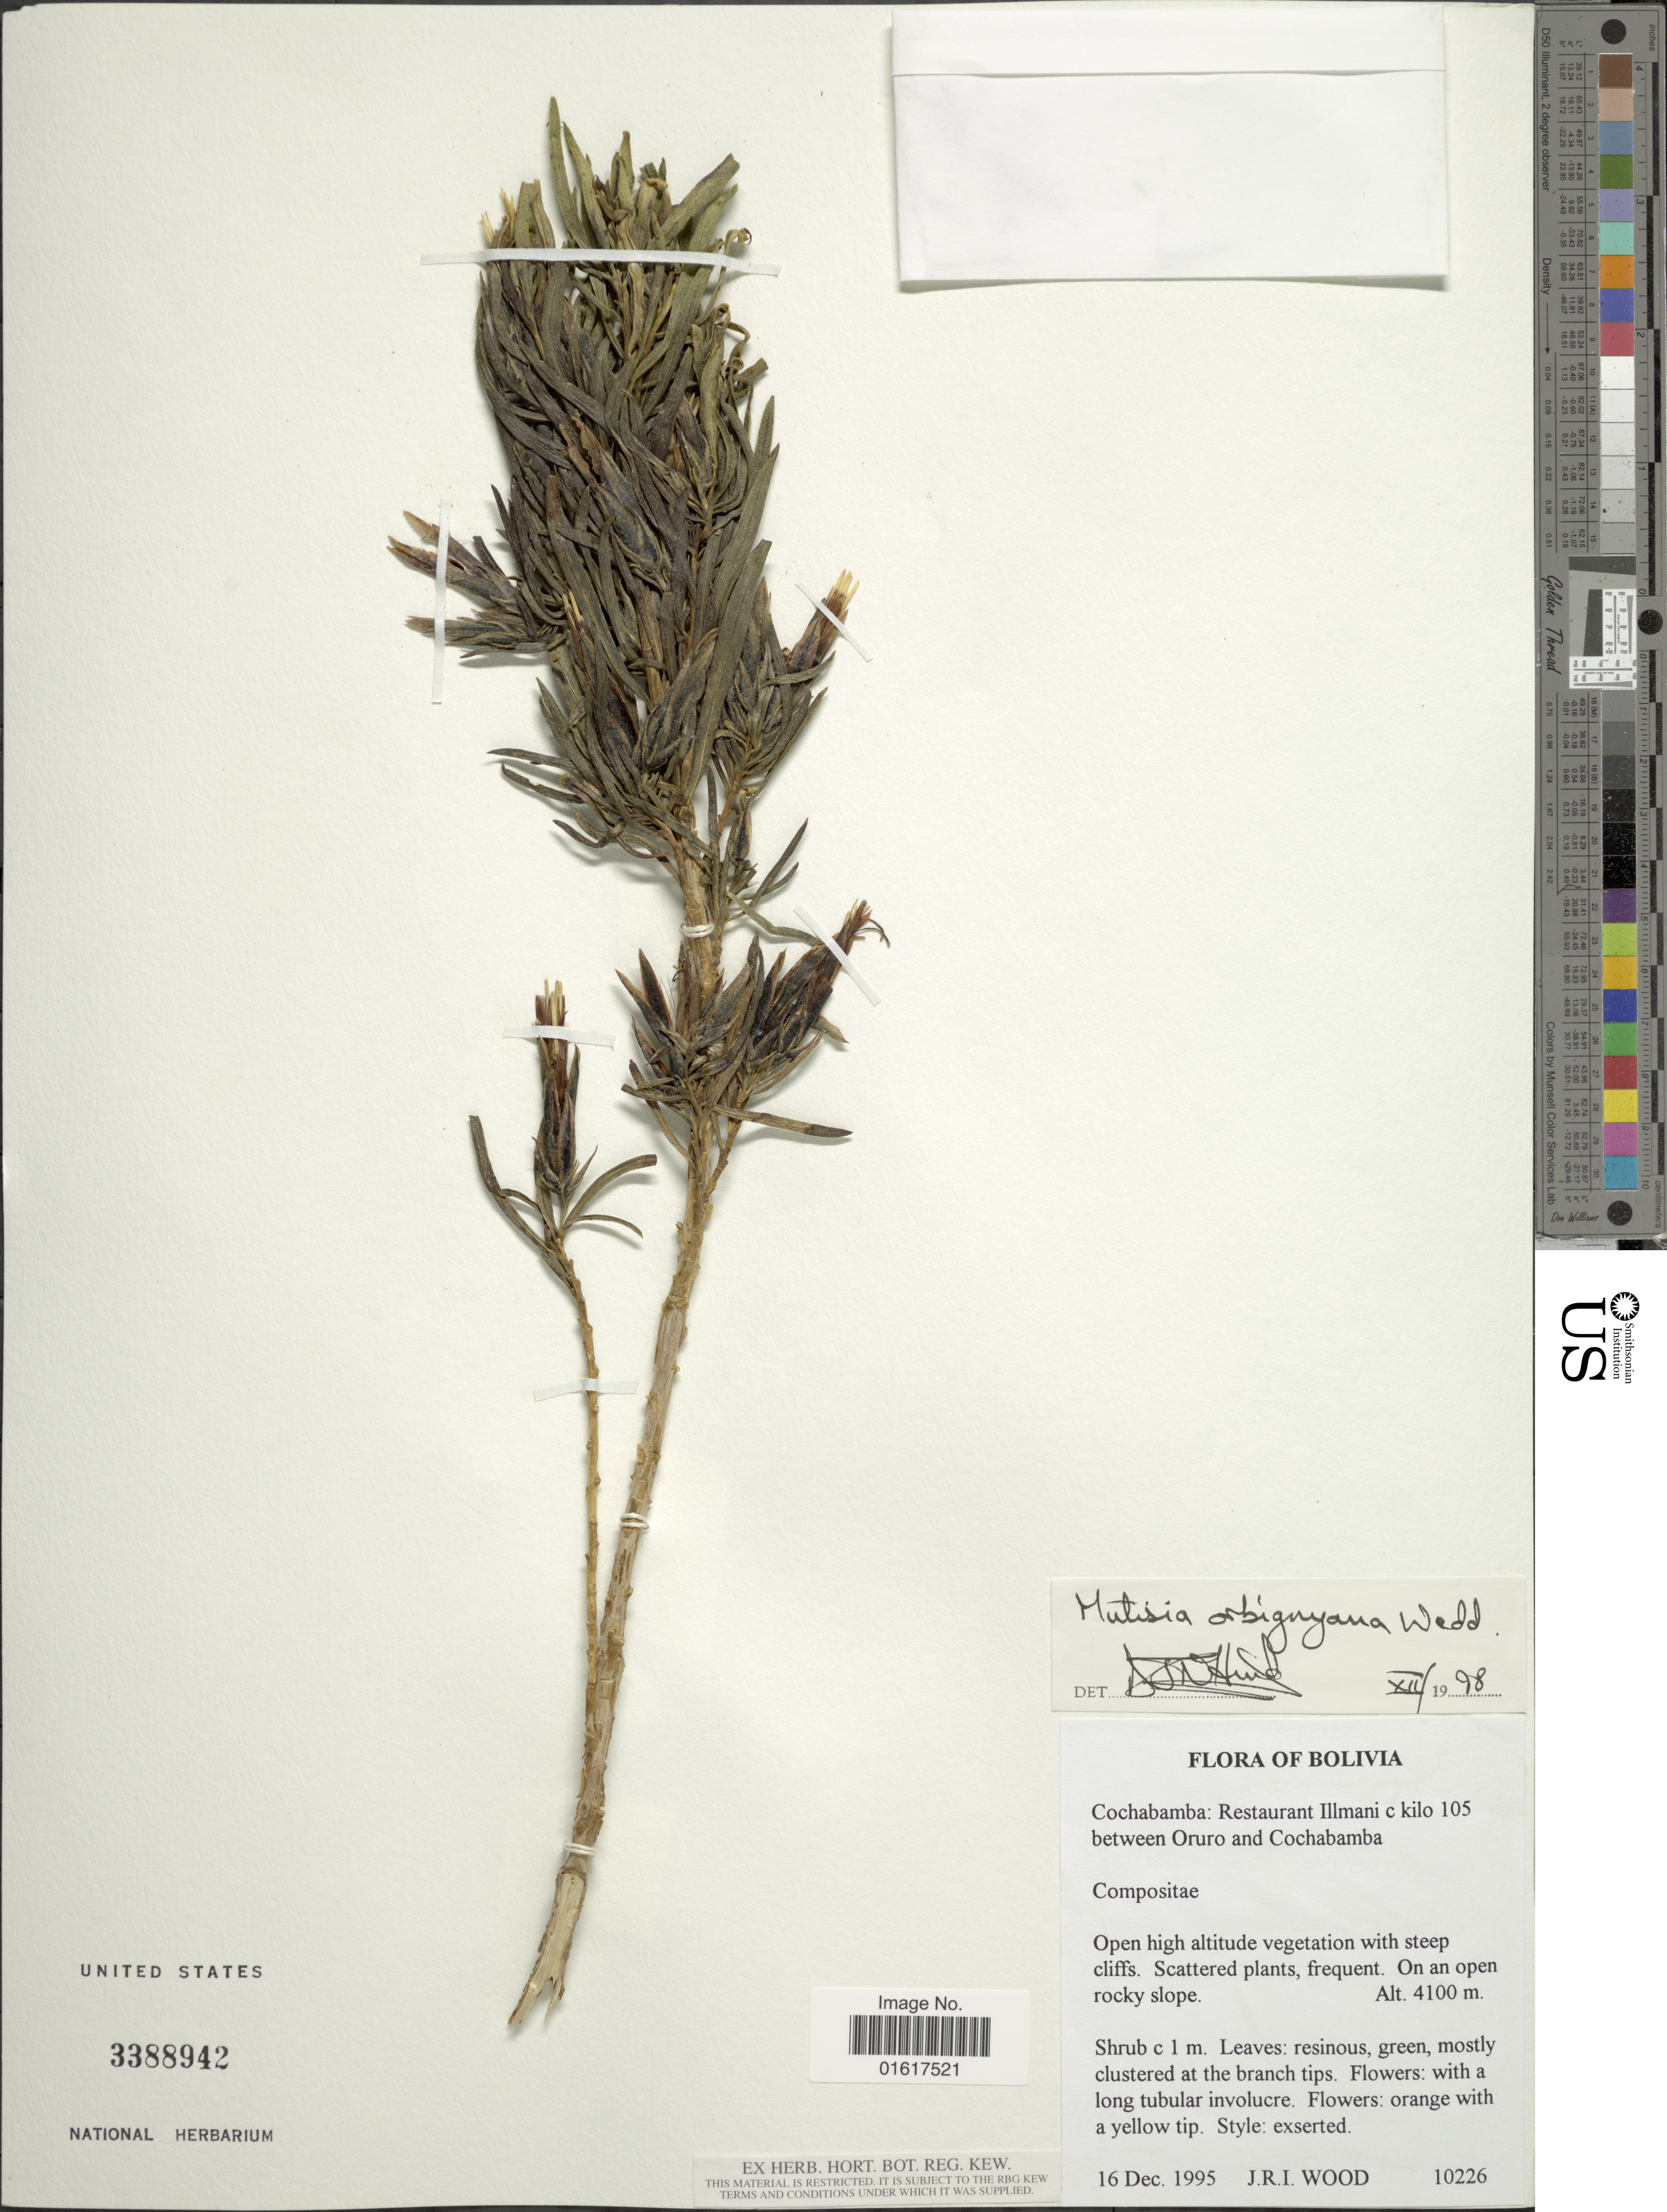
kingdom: Plantae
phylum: Tracheophyta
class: Magnoliopsida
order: Asterales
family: Asteraceae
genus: Mutisia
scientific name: Mutisia orbignyana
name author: Wedd.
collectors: J. R. I. Wood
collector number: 10226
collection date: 1995-12-16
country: Bolivia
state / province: Cochabamba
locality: Restaurant Illmani c kilo 105 between Oruro and Cochabamba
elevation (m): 4100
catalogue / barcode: US 3388942